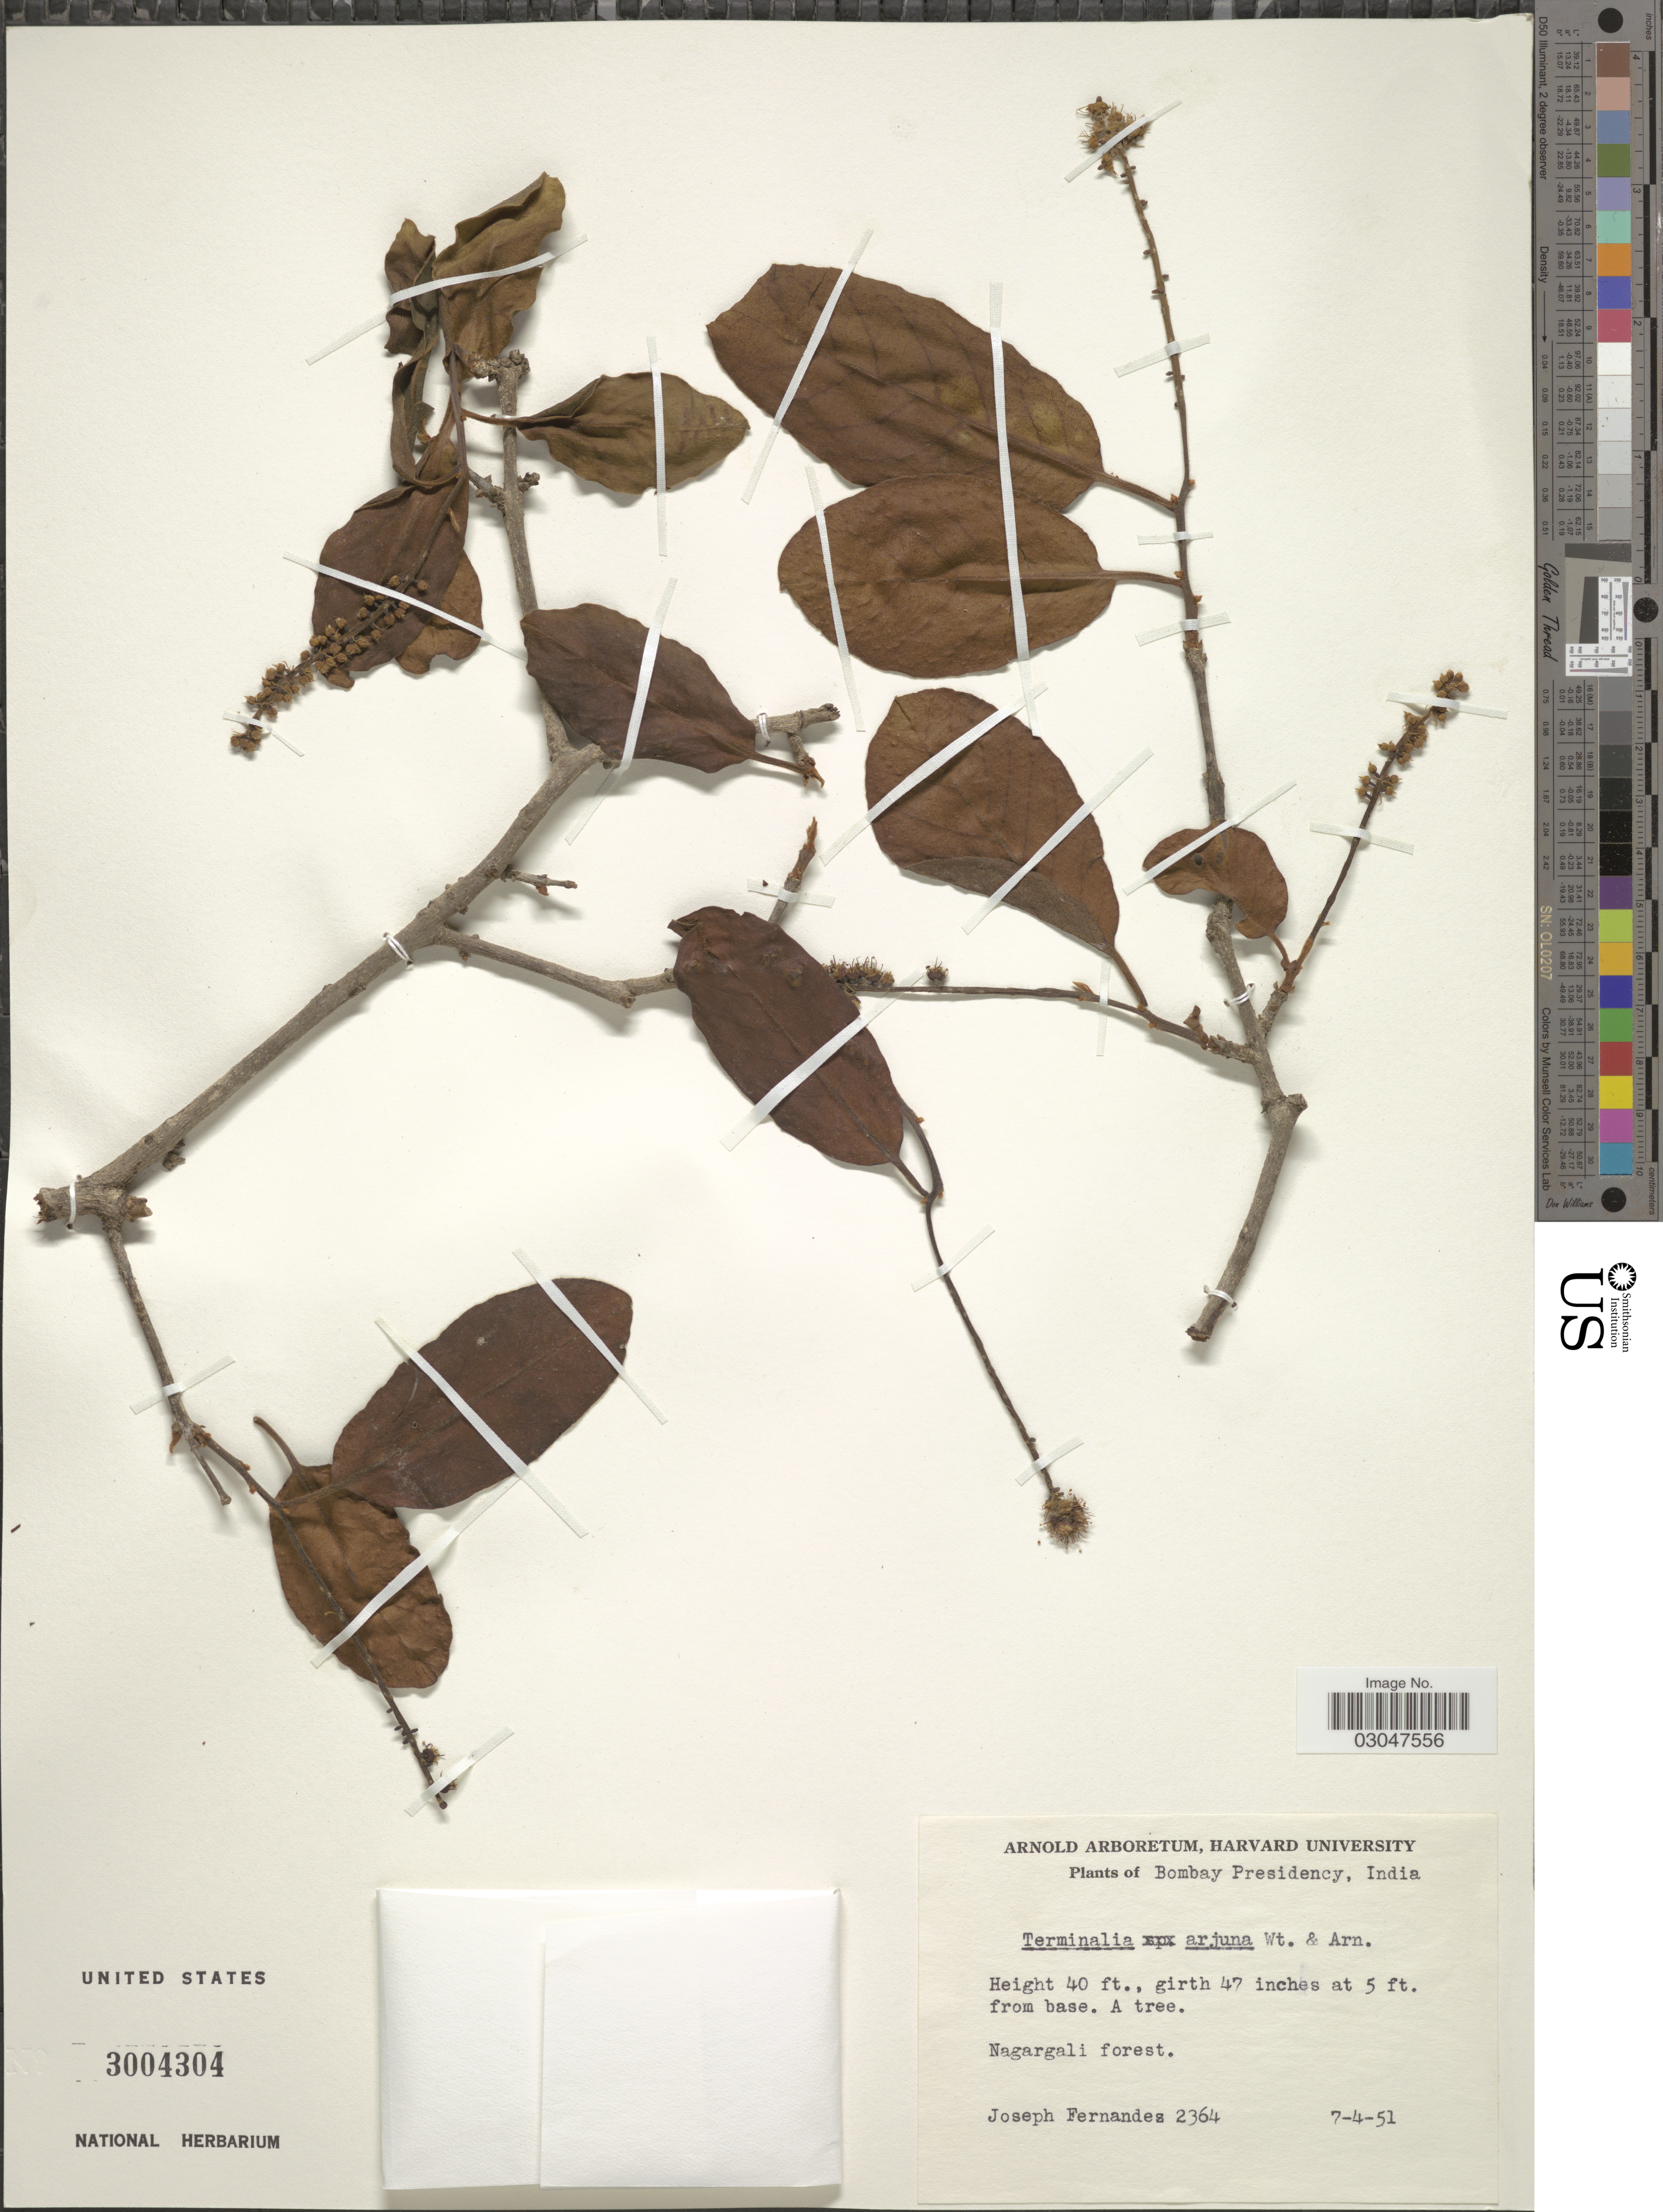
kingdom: Plantae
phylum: Tracheophyta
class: Magnoliopsida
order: Myrtales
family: Combretaceae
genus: Terminalia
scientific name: Terminalia arjuna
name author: (Roxb. ex DC.) Wight & Arn.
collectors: J. Fernandes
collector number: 2364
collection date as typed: Transcribed d/m/y: 7/4/51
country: India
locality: Bombay Presidency. Nagargali forest.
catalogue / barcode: US 3004304